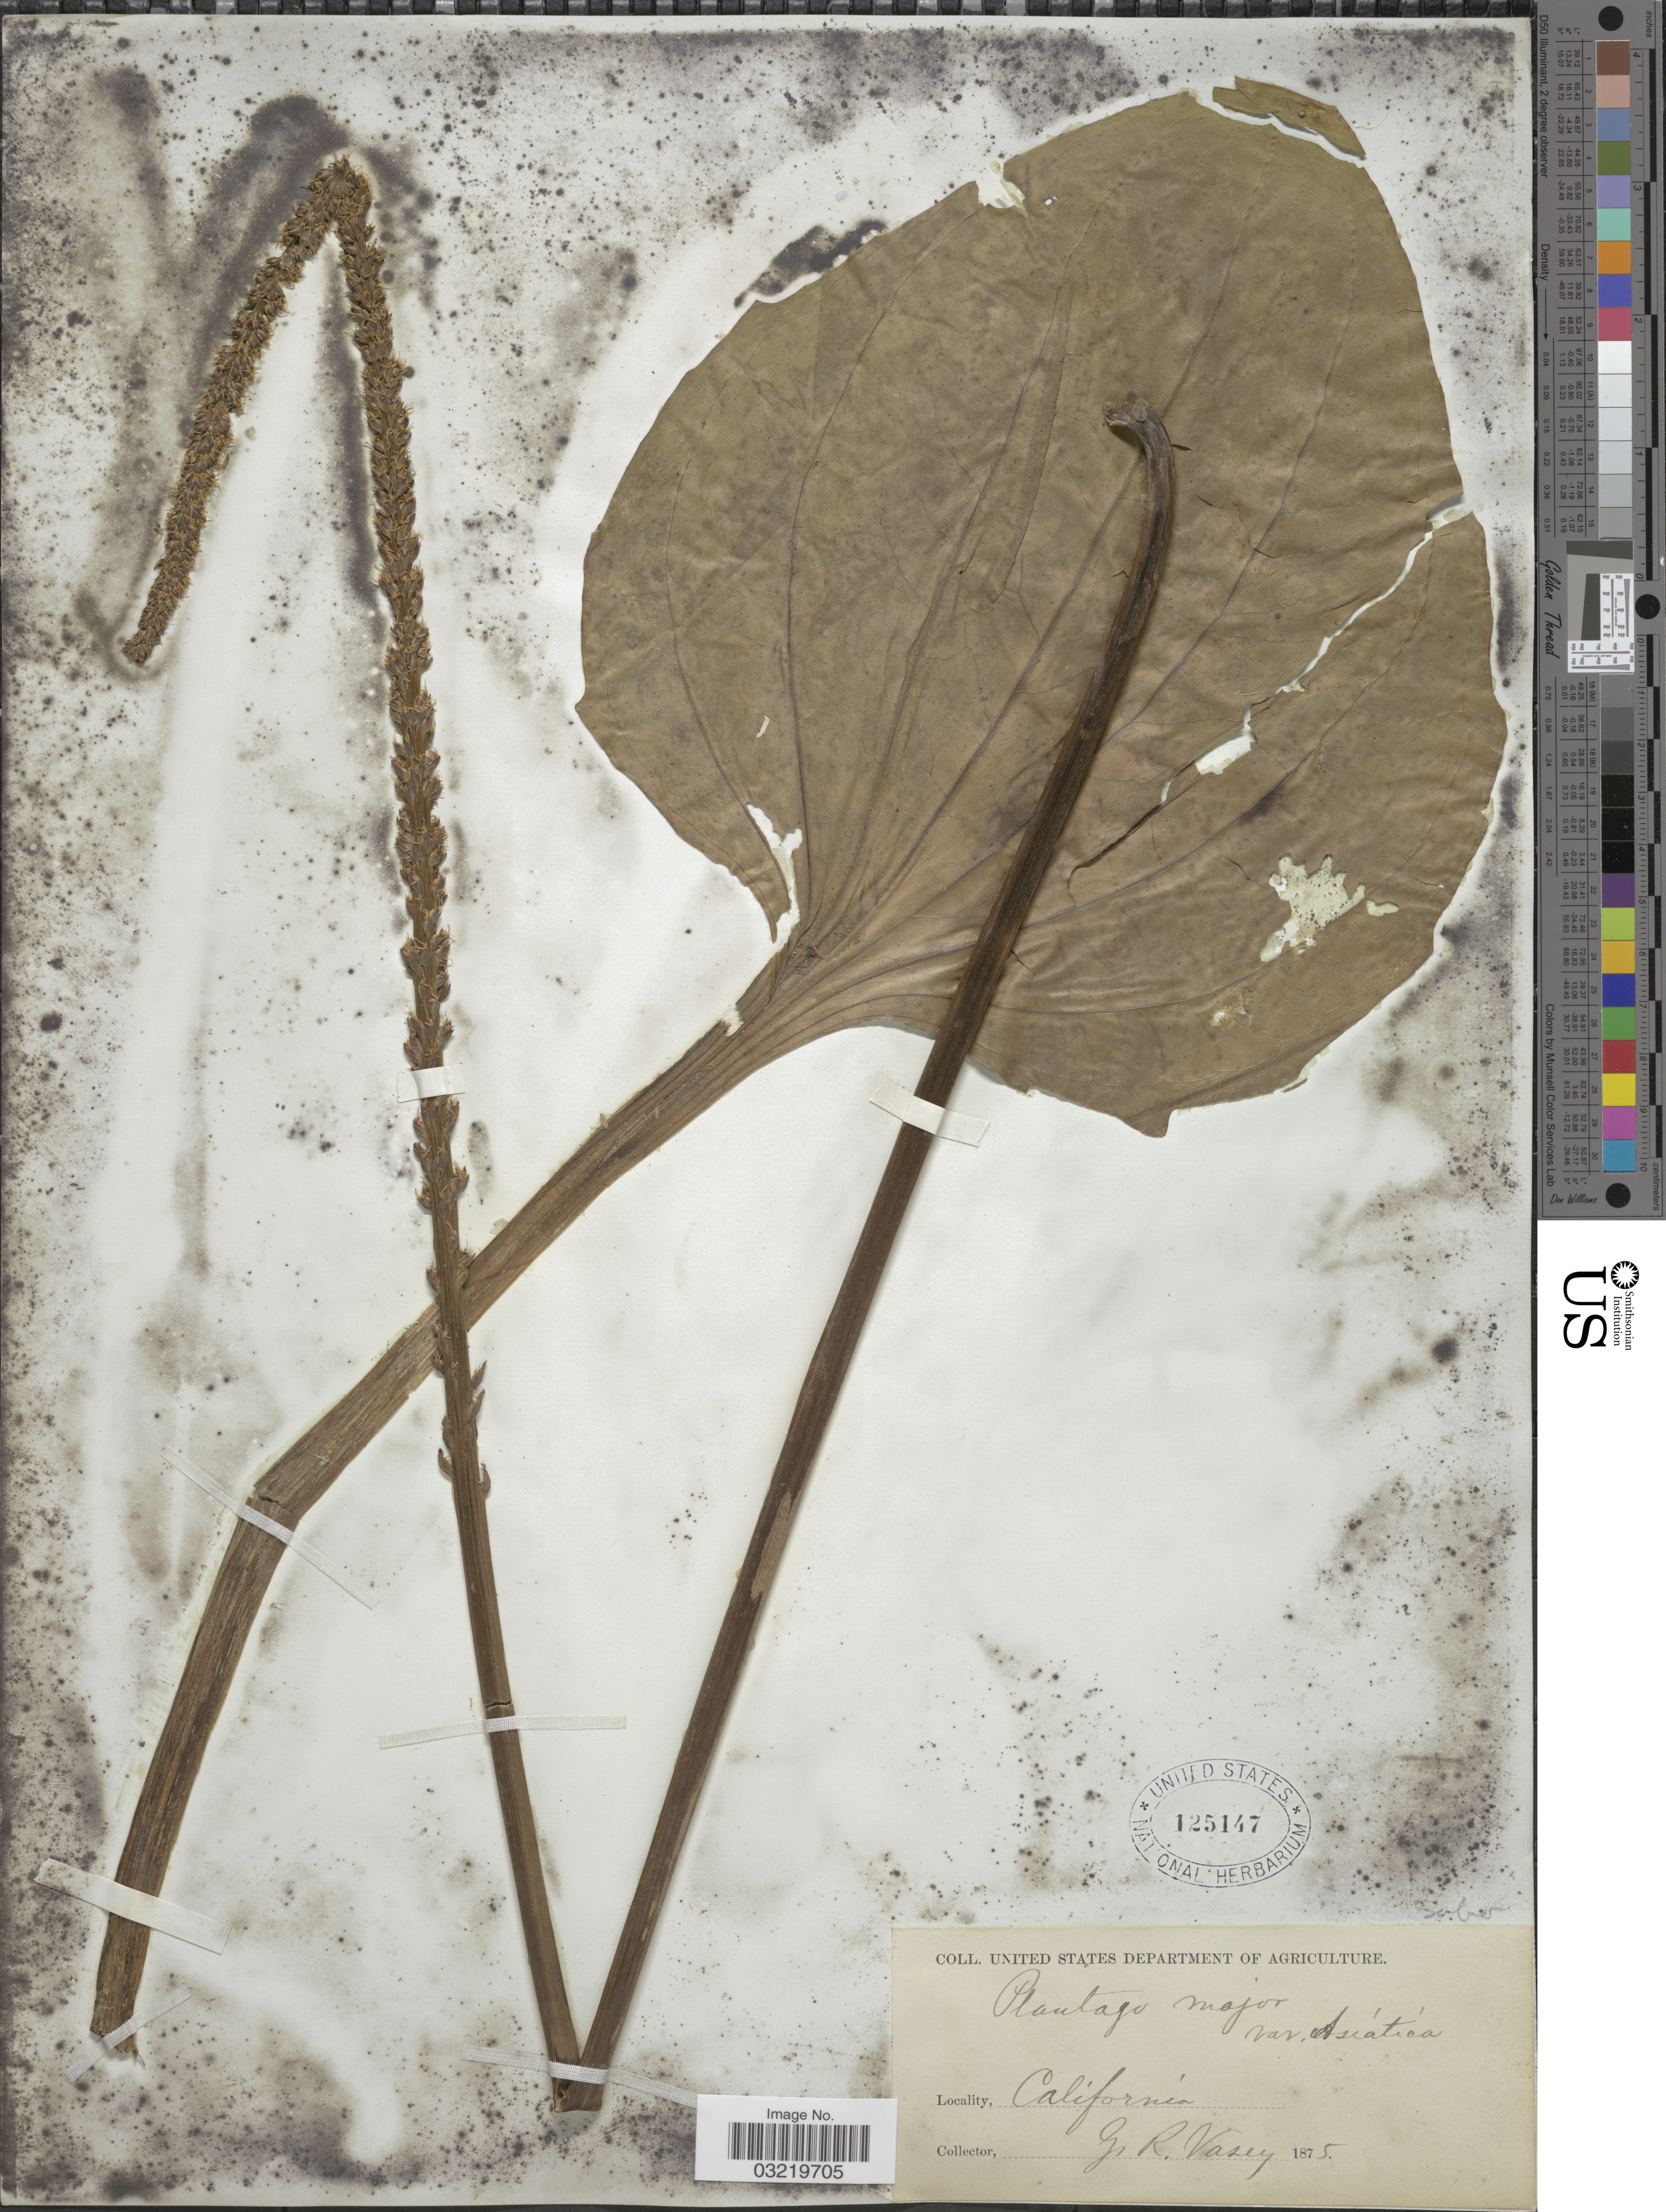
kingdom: Plantae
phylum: Tracheophyta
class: Magnoliopsida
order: Lamiales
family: Plantaginaceae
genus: Plantago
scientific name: Plantago rugelii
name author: Decne.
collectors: G. R. Vasey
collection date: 1875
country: United States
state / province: California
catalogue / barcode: US 125147